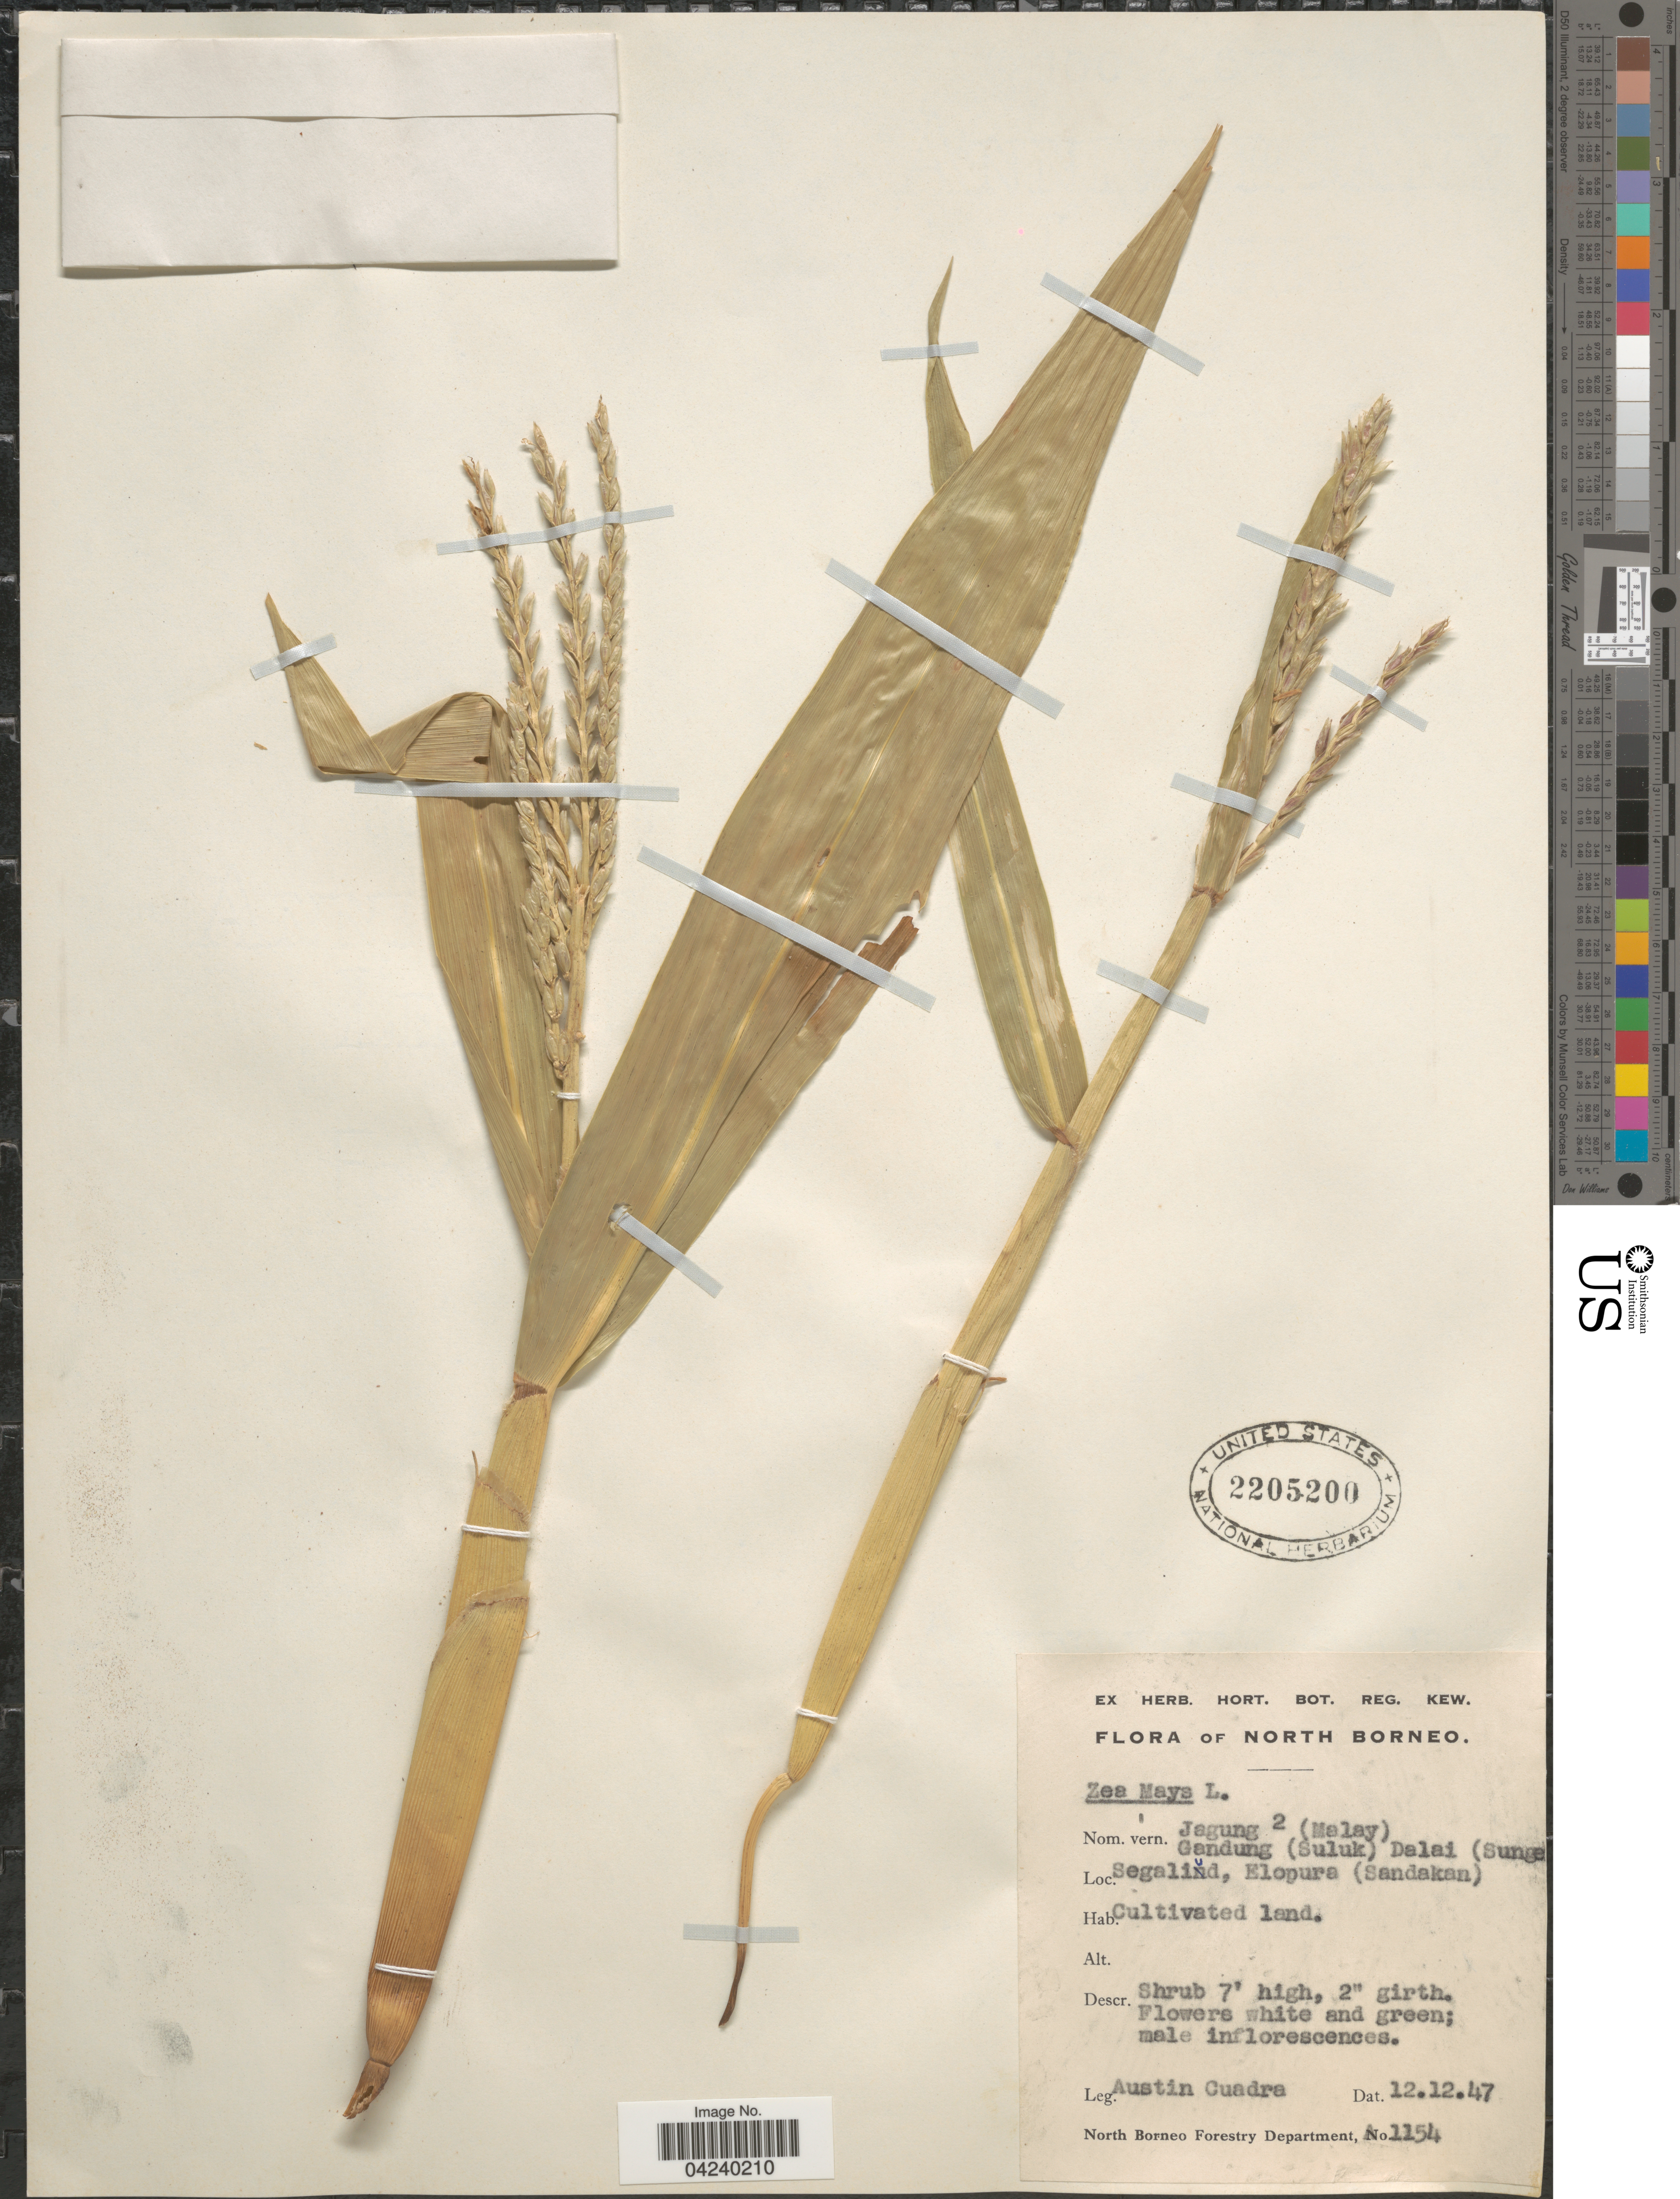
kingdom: Plantae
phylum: Tracheophyta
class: Liliopsida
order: Poales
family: Poaceae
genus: Zea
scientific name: Zea mays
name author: L.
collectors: A. Cuadra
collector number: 1154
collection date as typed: Transcribed d/m/y: 12/12/47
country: Indonesia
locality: North Borneo. Segaliud, Elopura (Sandakan).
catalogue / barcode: US 2205200